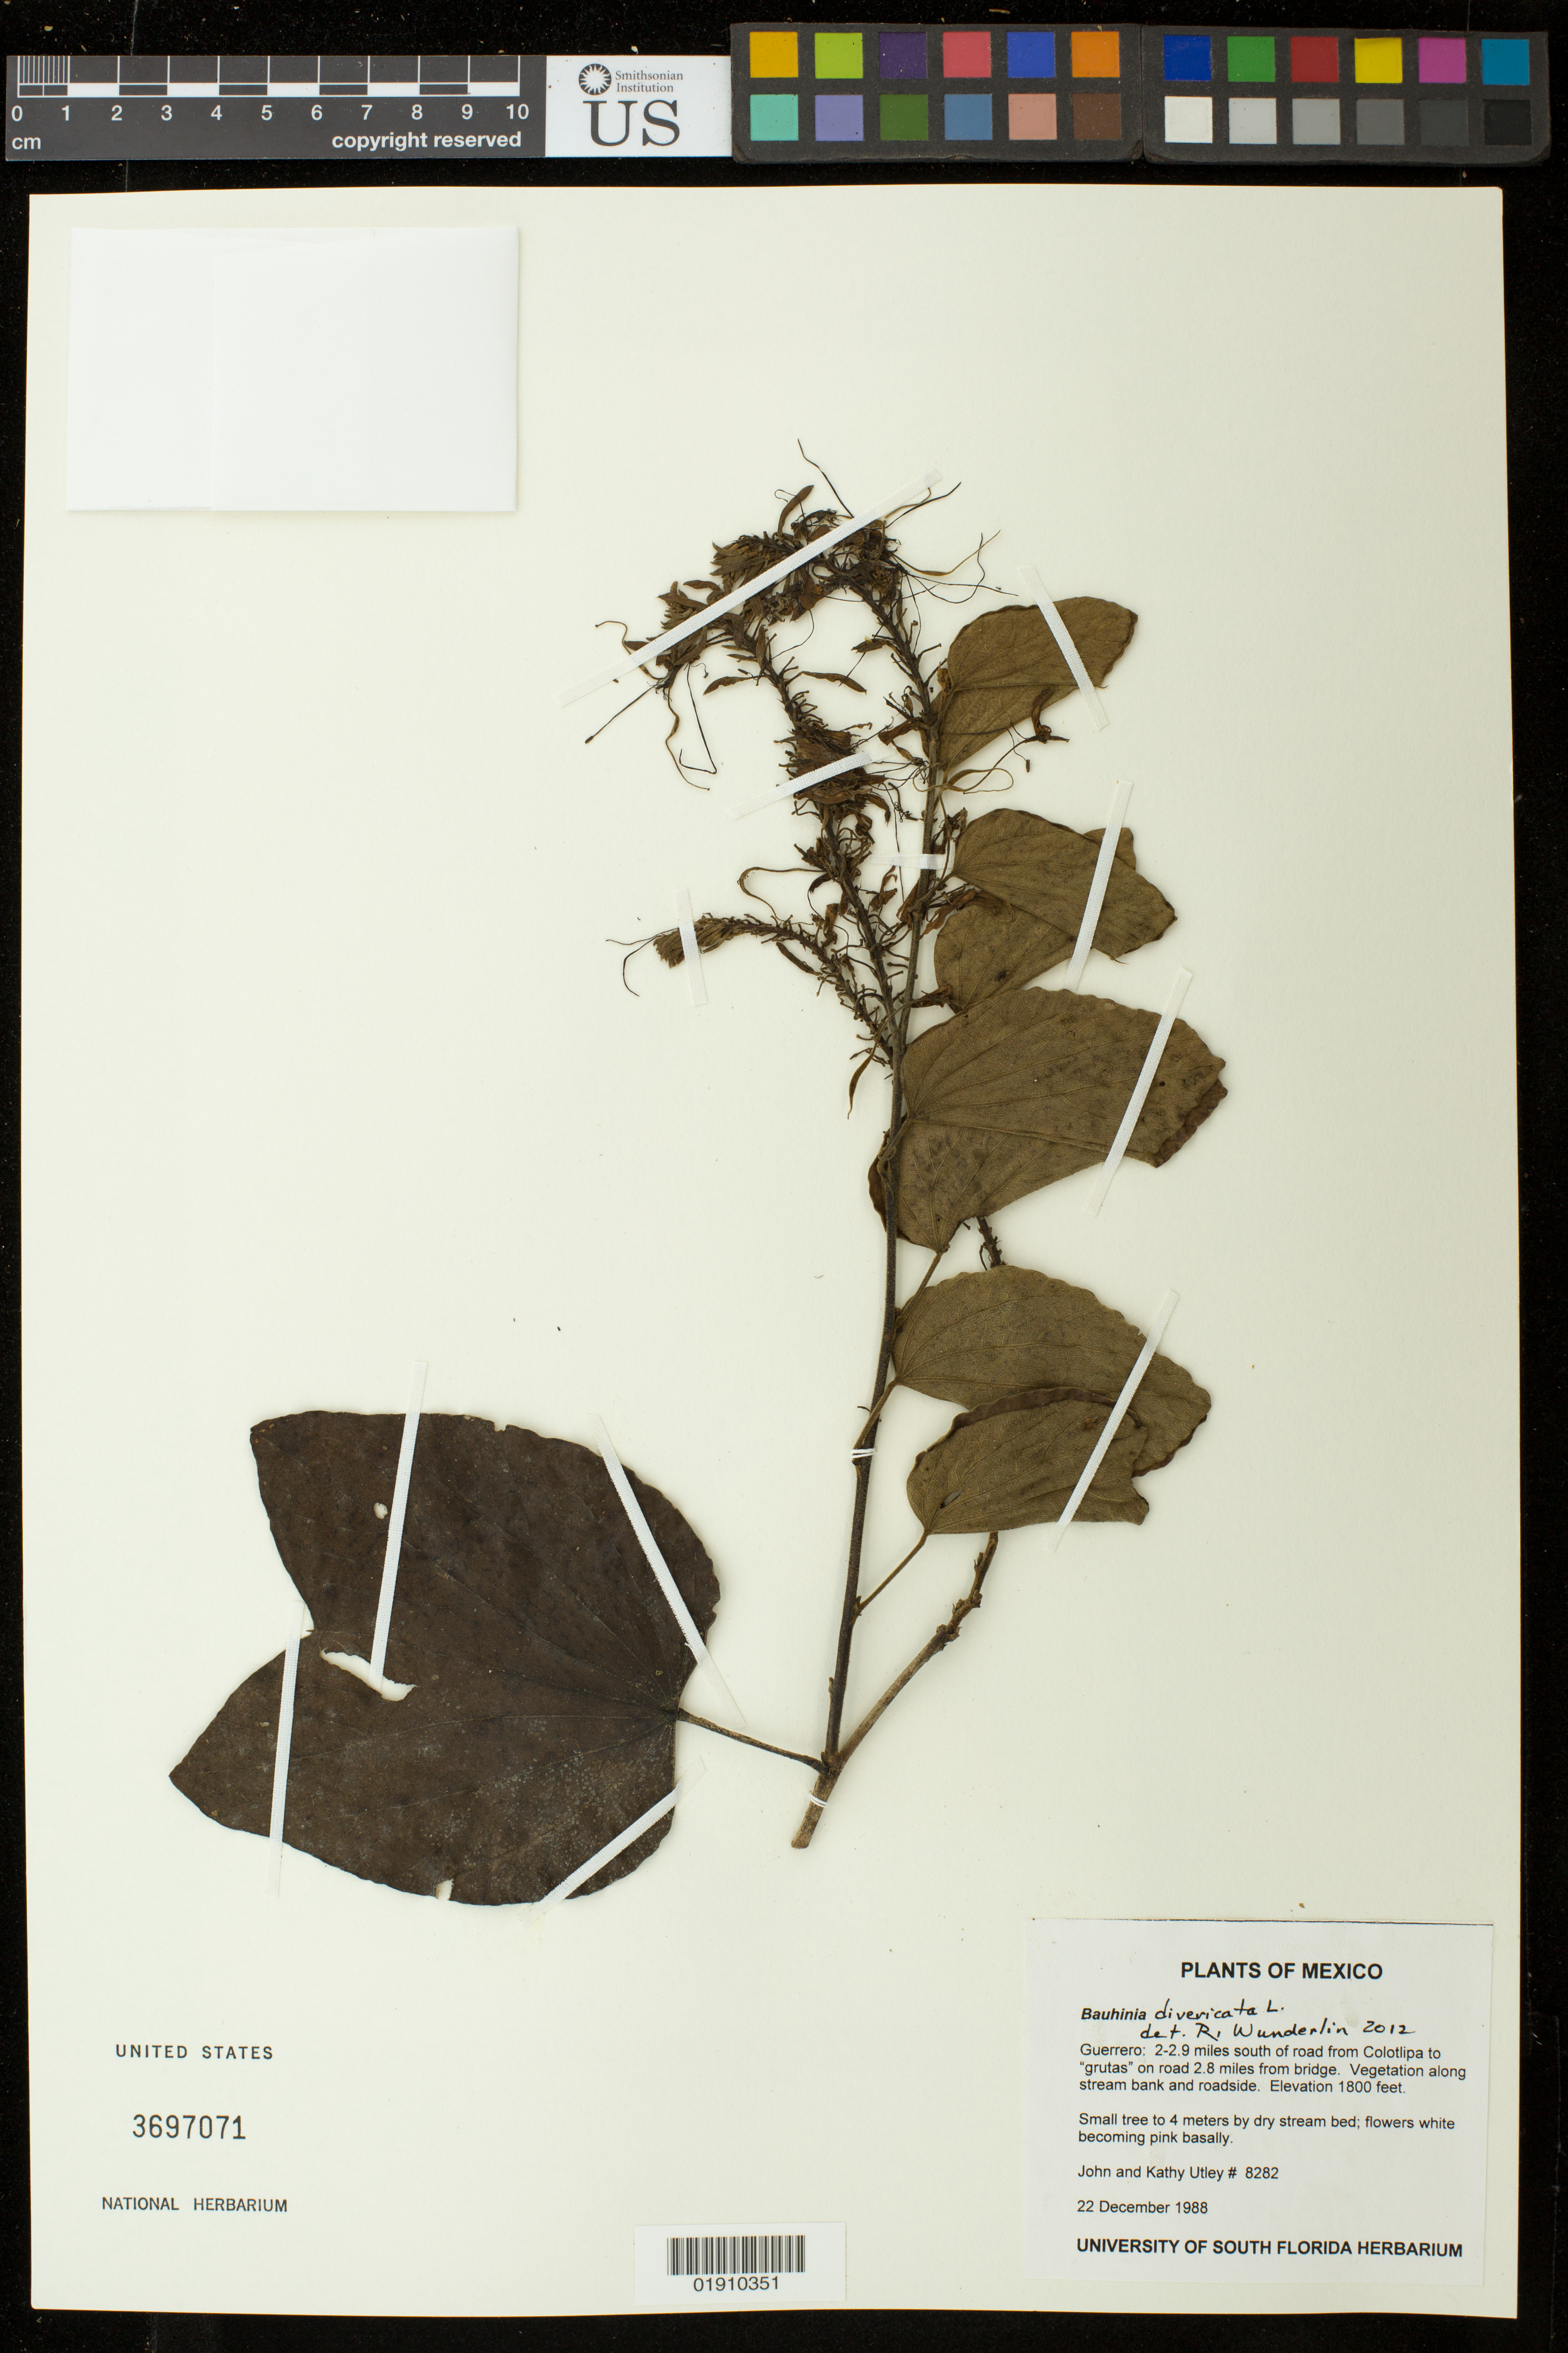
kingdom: Plantae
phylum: Tracheophyta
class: Magnoliopsida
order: Fabales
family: Fabaceae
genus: Bauhinia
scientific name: Bauhinia divaricata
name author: L.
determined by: Wunderlin, R.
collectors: J. Utley & K. Utley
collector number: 8282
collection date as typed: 22 December 1988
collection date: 1988-12-22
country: Mexico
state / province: Guerrero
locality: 2-2.9 miles south of road from Colotlipa to "grutas" on road 2.8 miles from bridge.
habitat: Vegetation along stream bank and roadside.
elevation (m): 549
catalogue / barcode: US 3697071